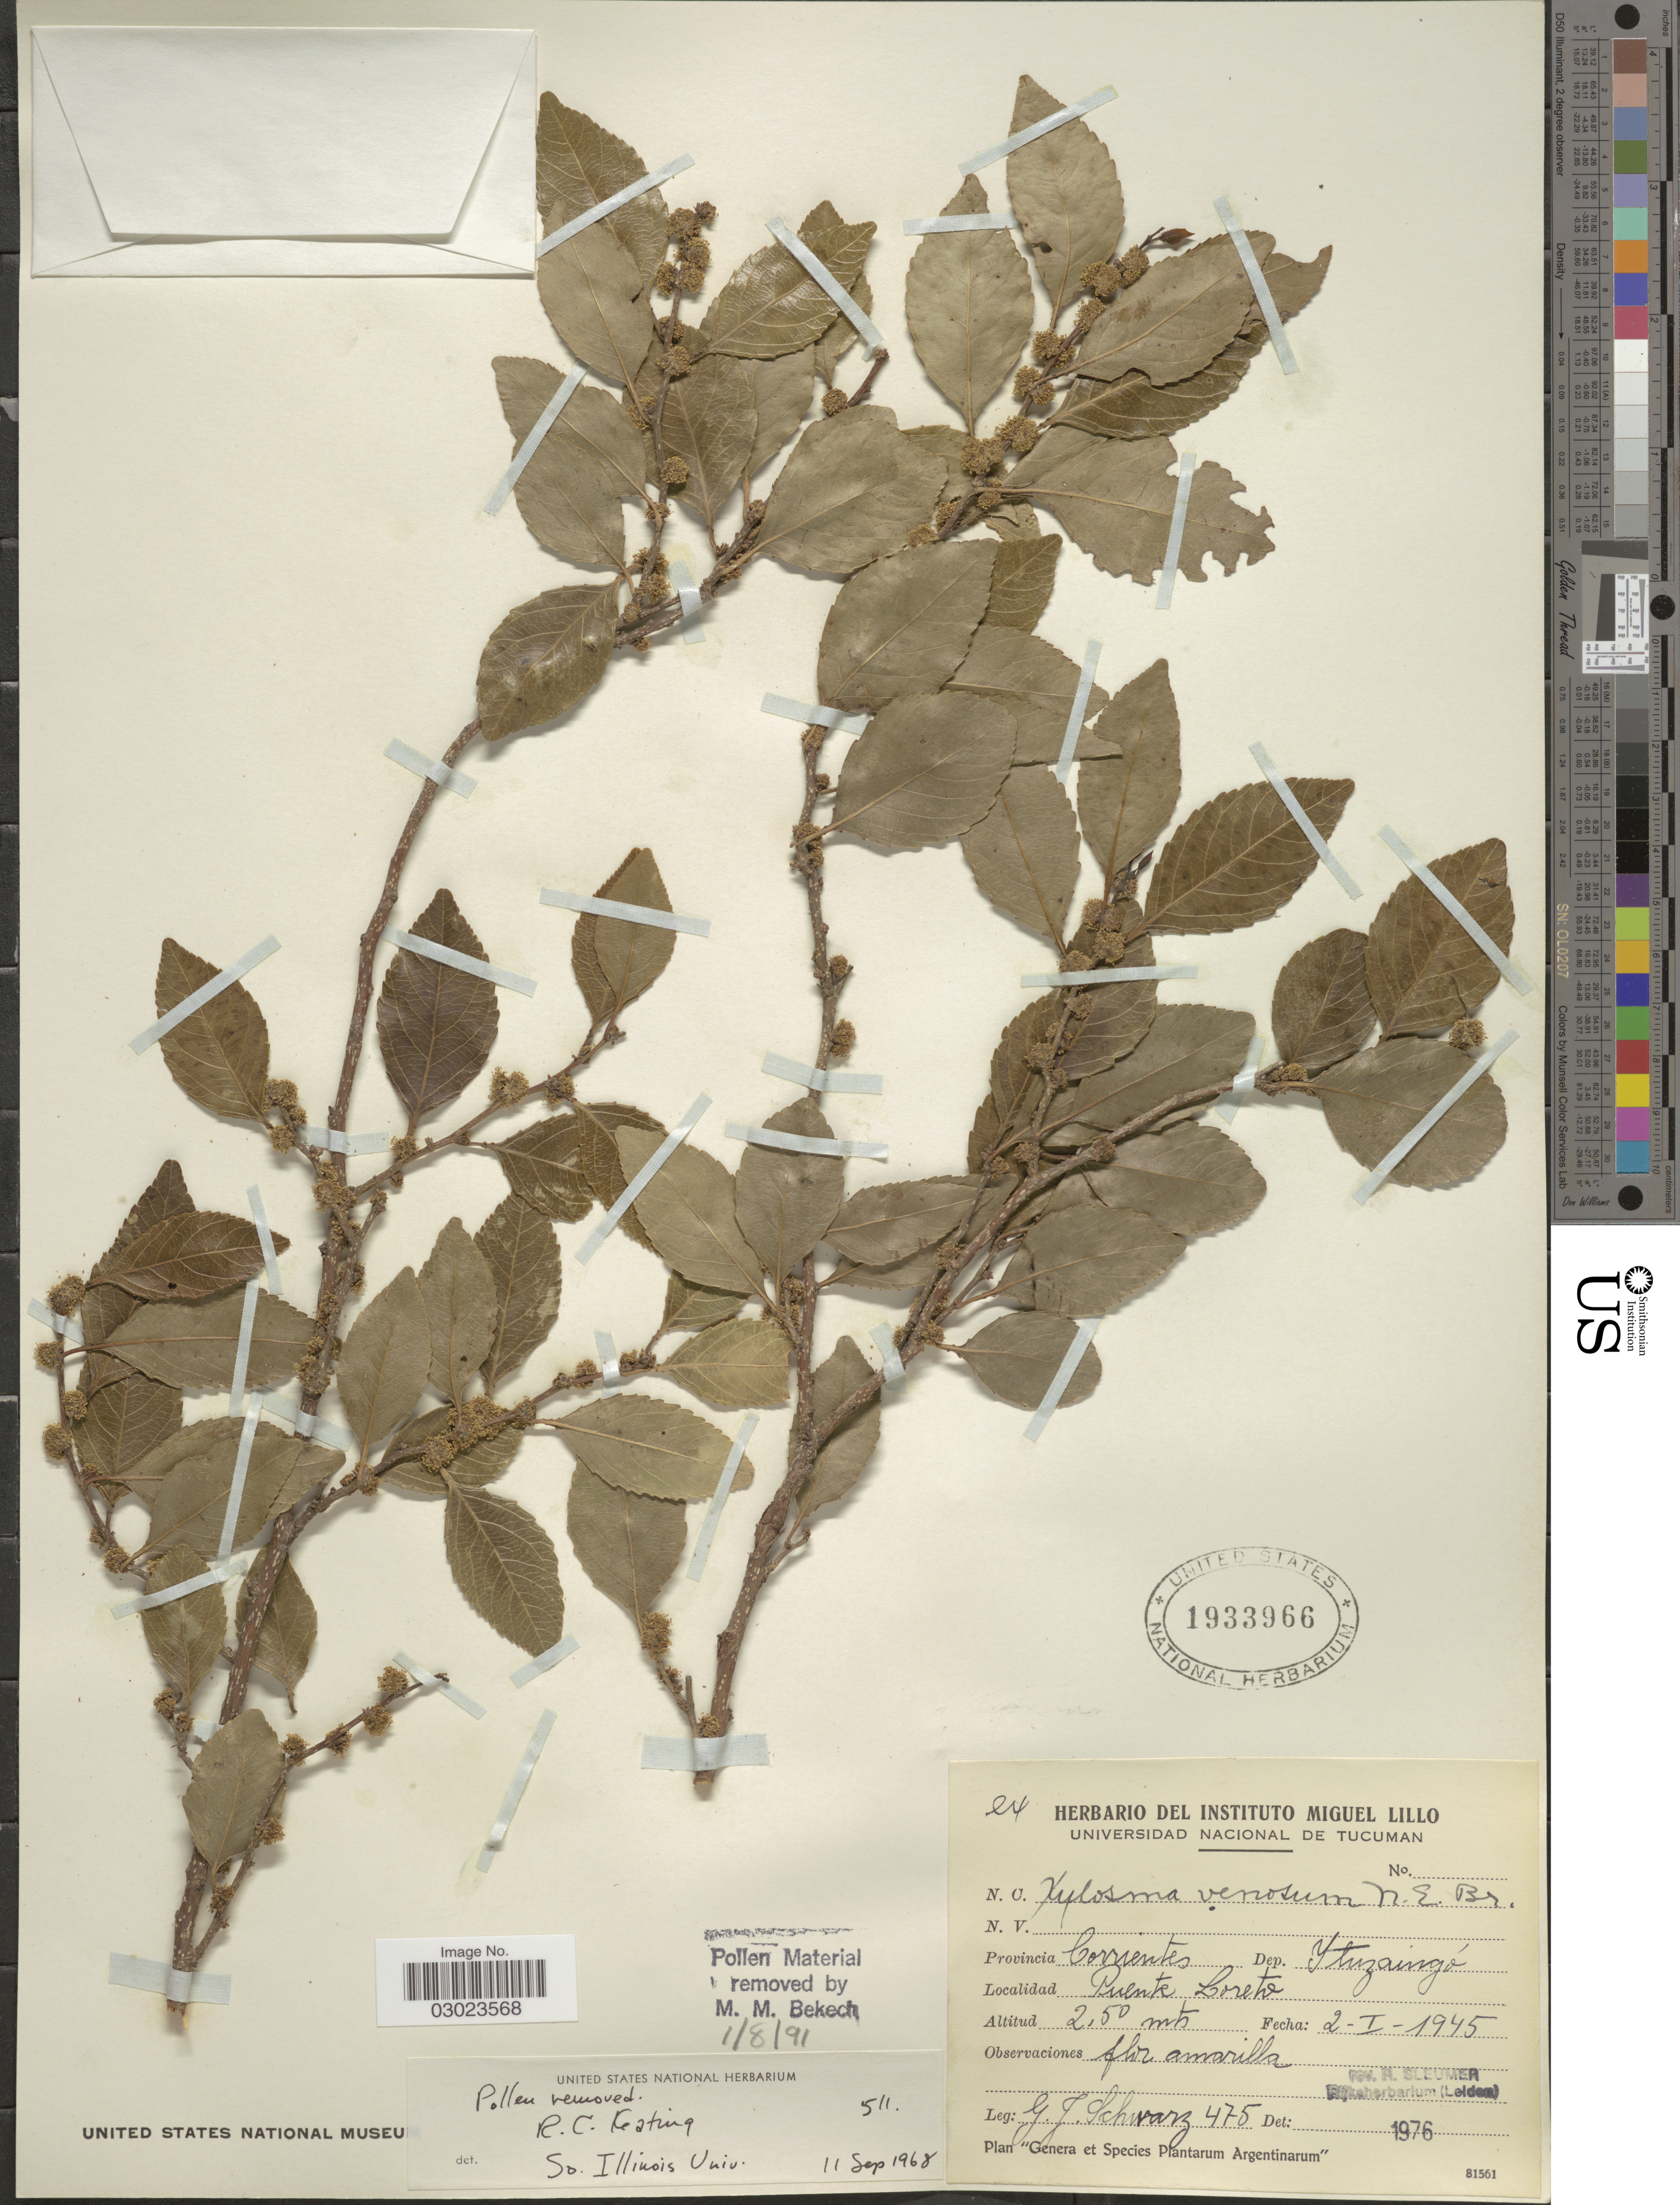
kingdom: Plantae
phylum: Tracheophyta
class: Magnoliopsida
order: Malpighiales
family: Salicaceae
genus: Xylosma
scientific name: Xylosma venosa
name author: N.E. Br.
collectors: G. J. Schwarz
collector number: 475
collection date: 1945-01-02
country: Argentina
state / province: Corrientes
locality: Dep. Ituzaingó, Puente Loreto.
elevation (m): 250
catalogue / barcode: US 1933966